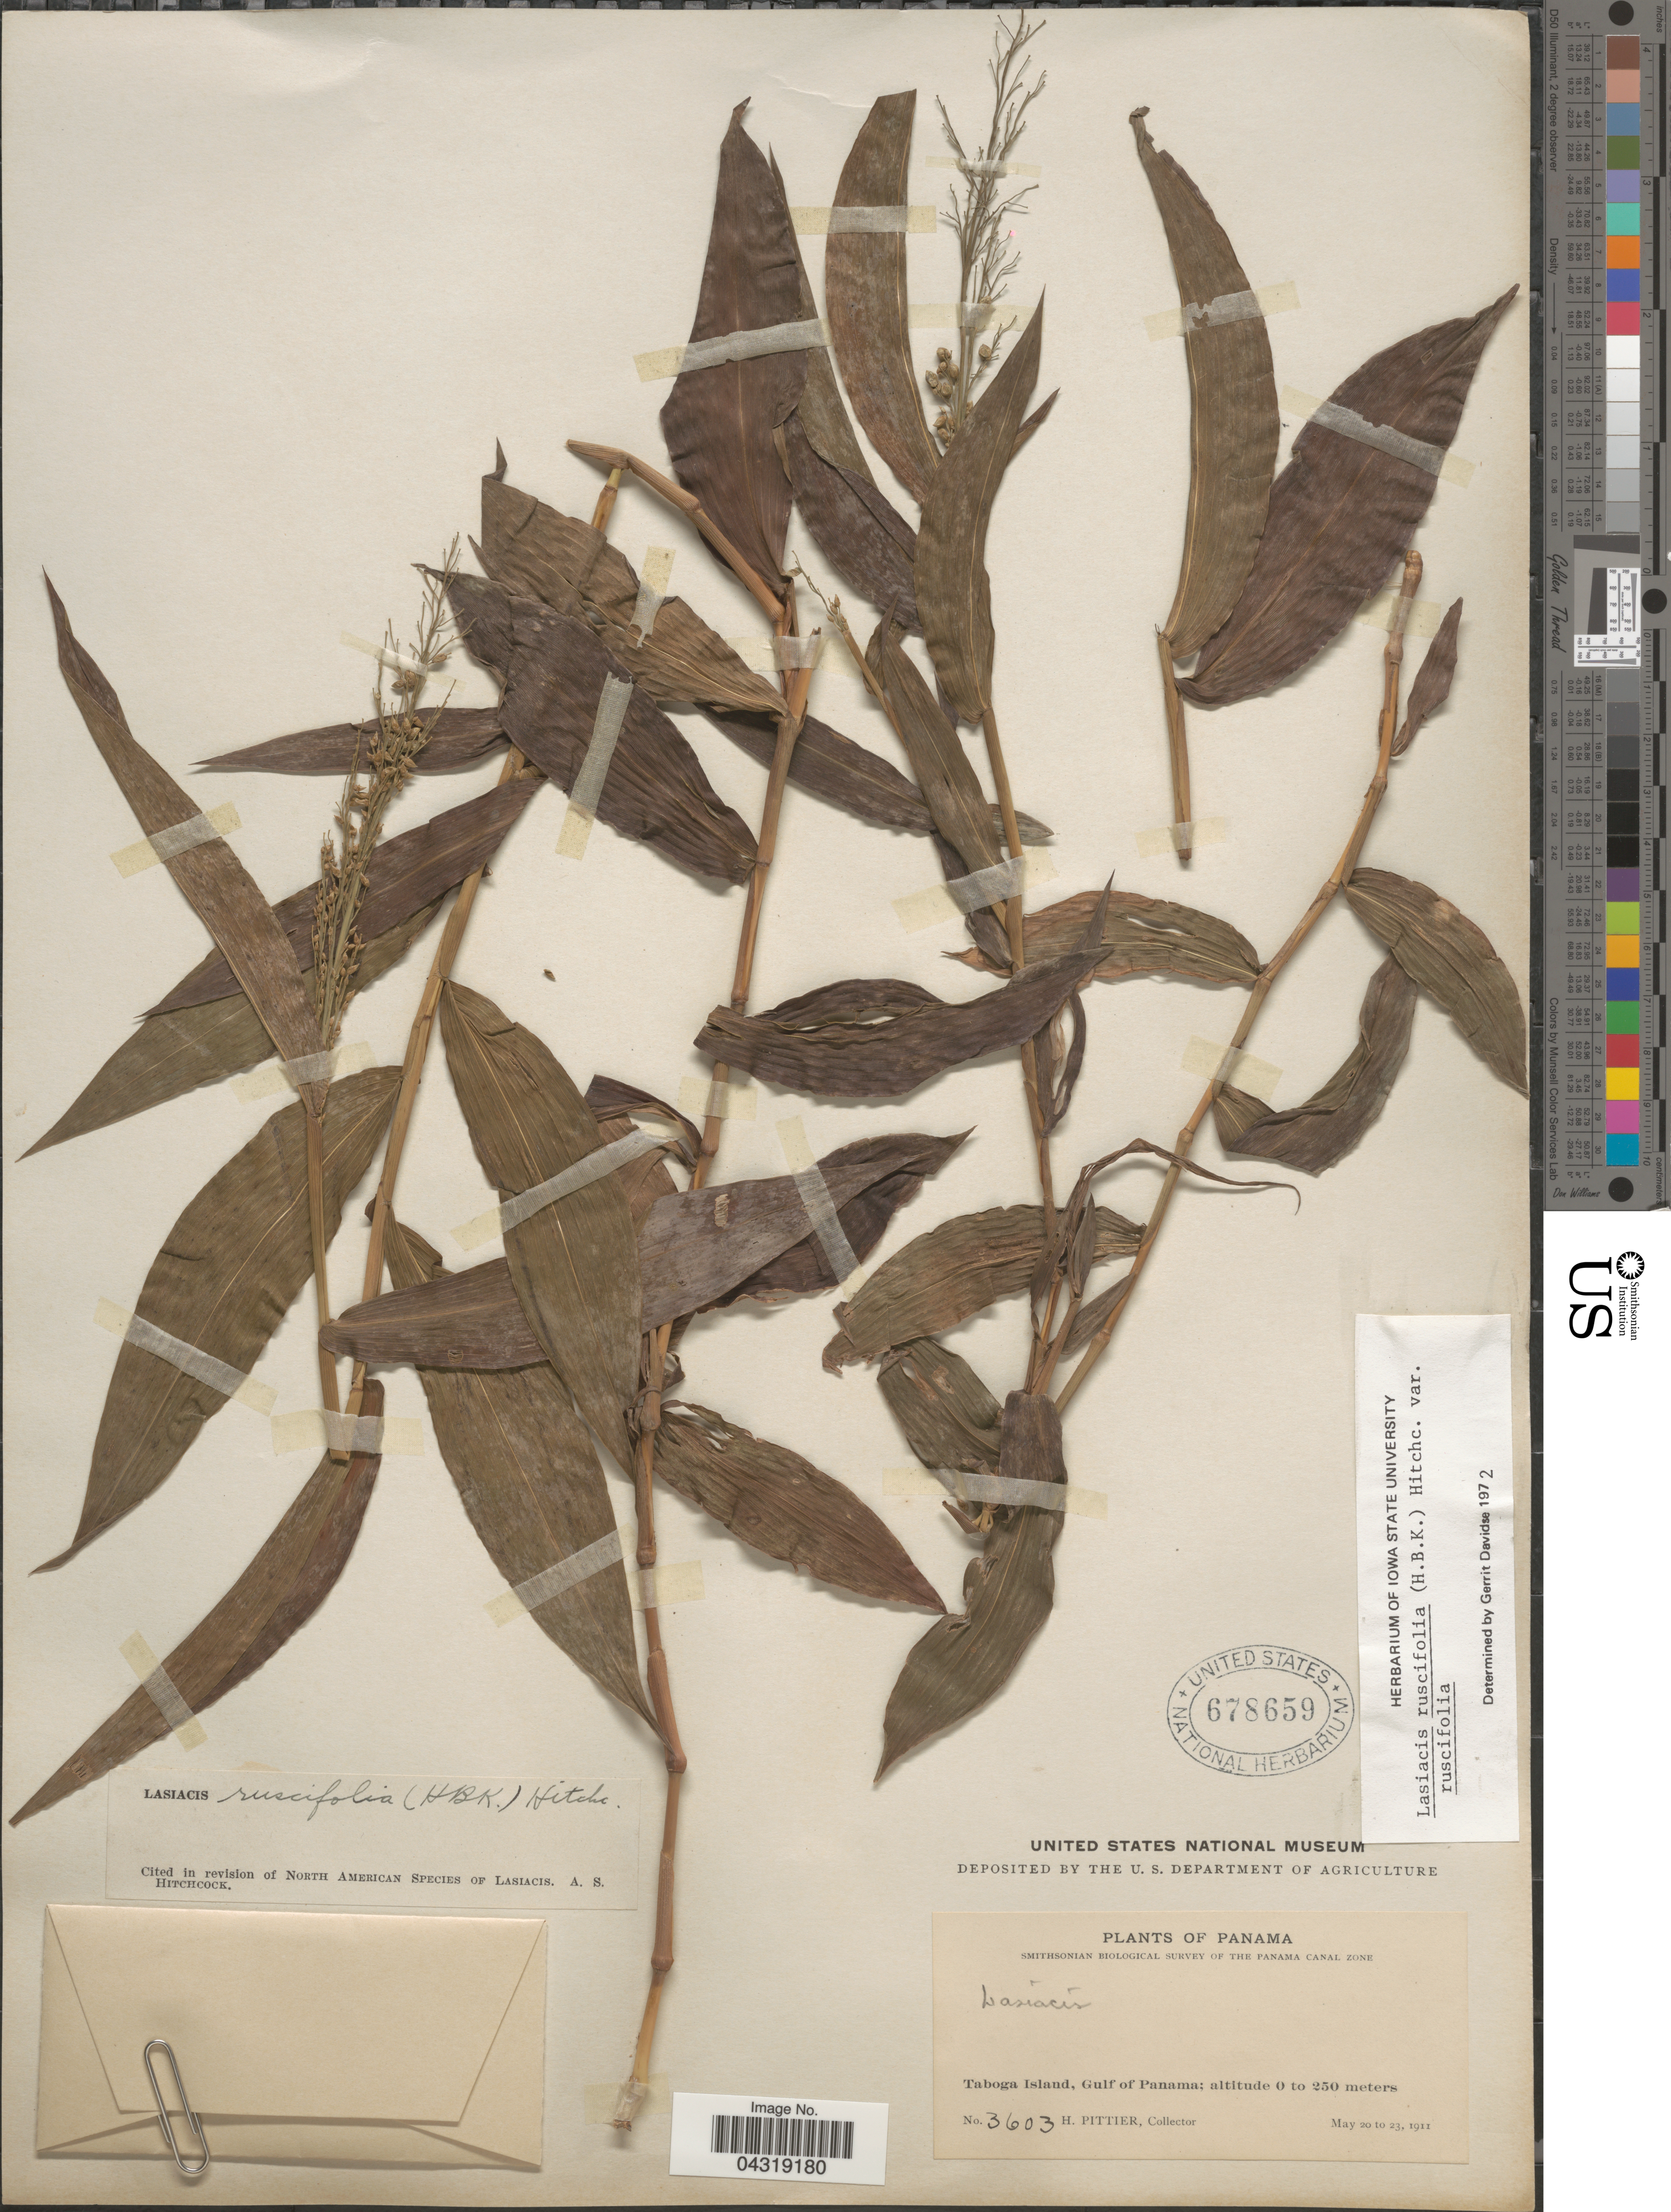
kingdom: Plantae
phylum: Tracheophyta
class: Liliopsida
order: Poales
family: Poaceae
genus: Lasiacis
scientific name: Lasiacis ruscifolia var. velutina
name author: (Swallen) Davidse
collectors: H. F. Pittier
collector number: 3603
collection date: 1911-05-20/1911-05-23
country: Panama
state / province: Panamá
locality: Smithsonian Biological Survey of the Panama Canal Zone. Taboga Island, Gulf of Panama.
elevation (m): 0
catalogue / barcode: US 678659